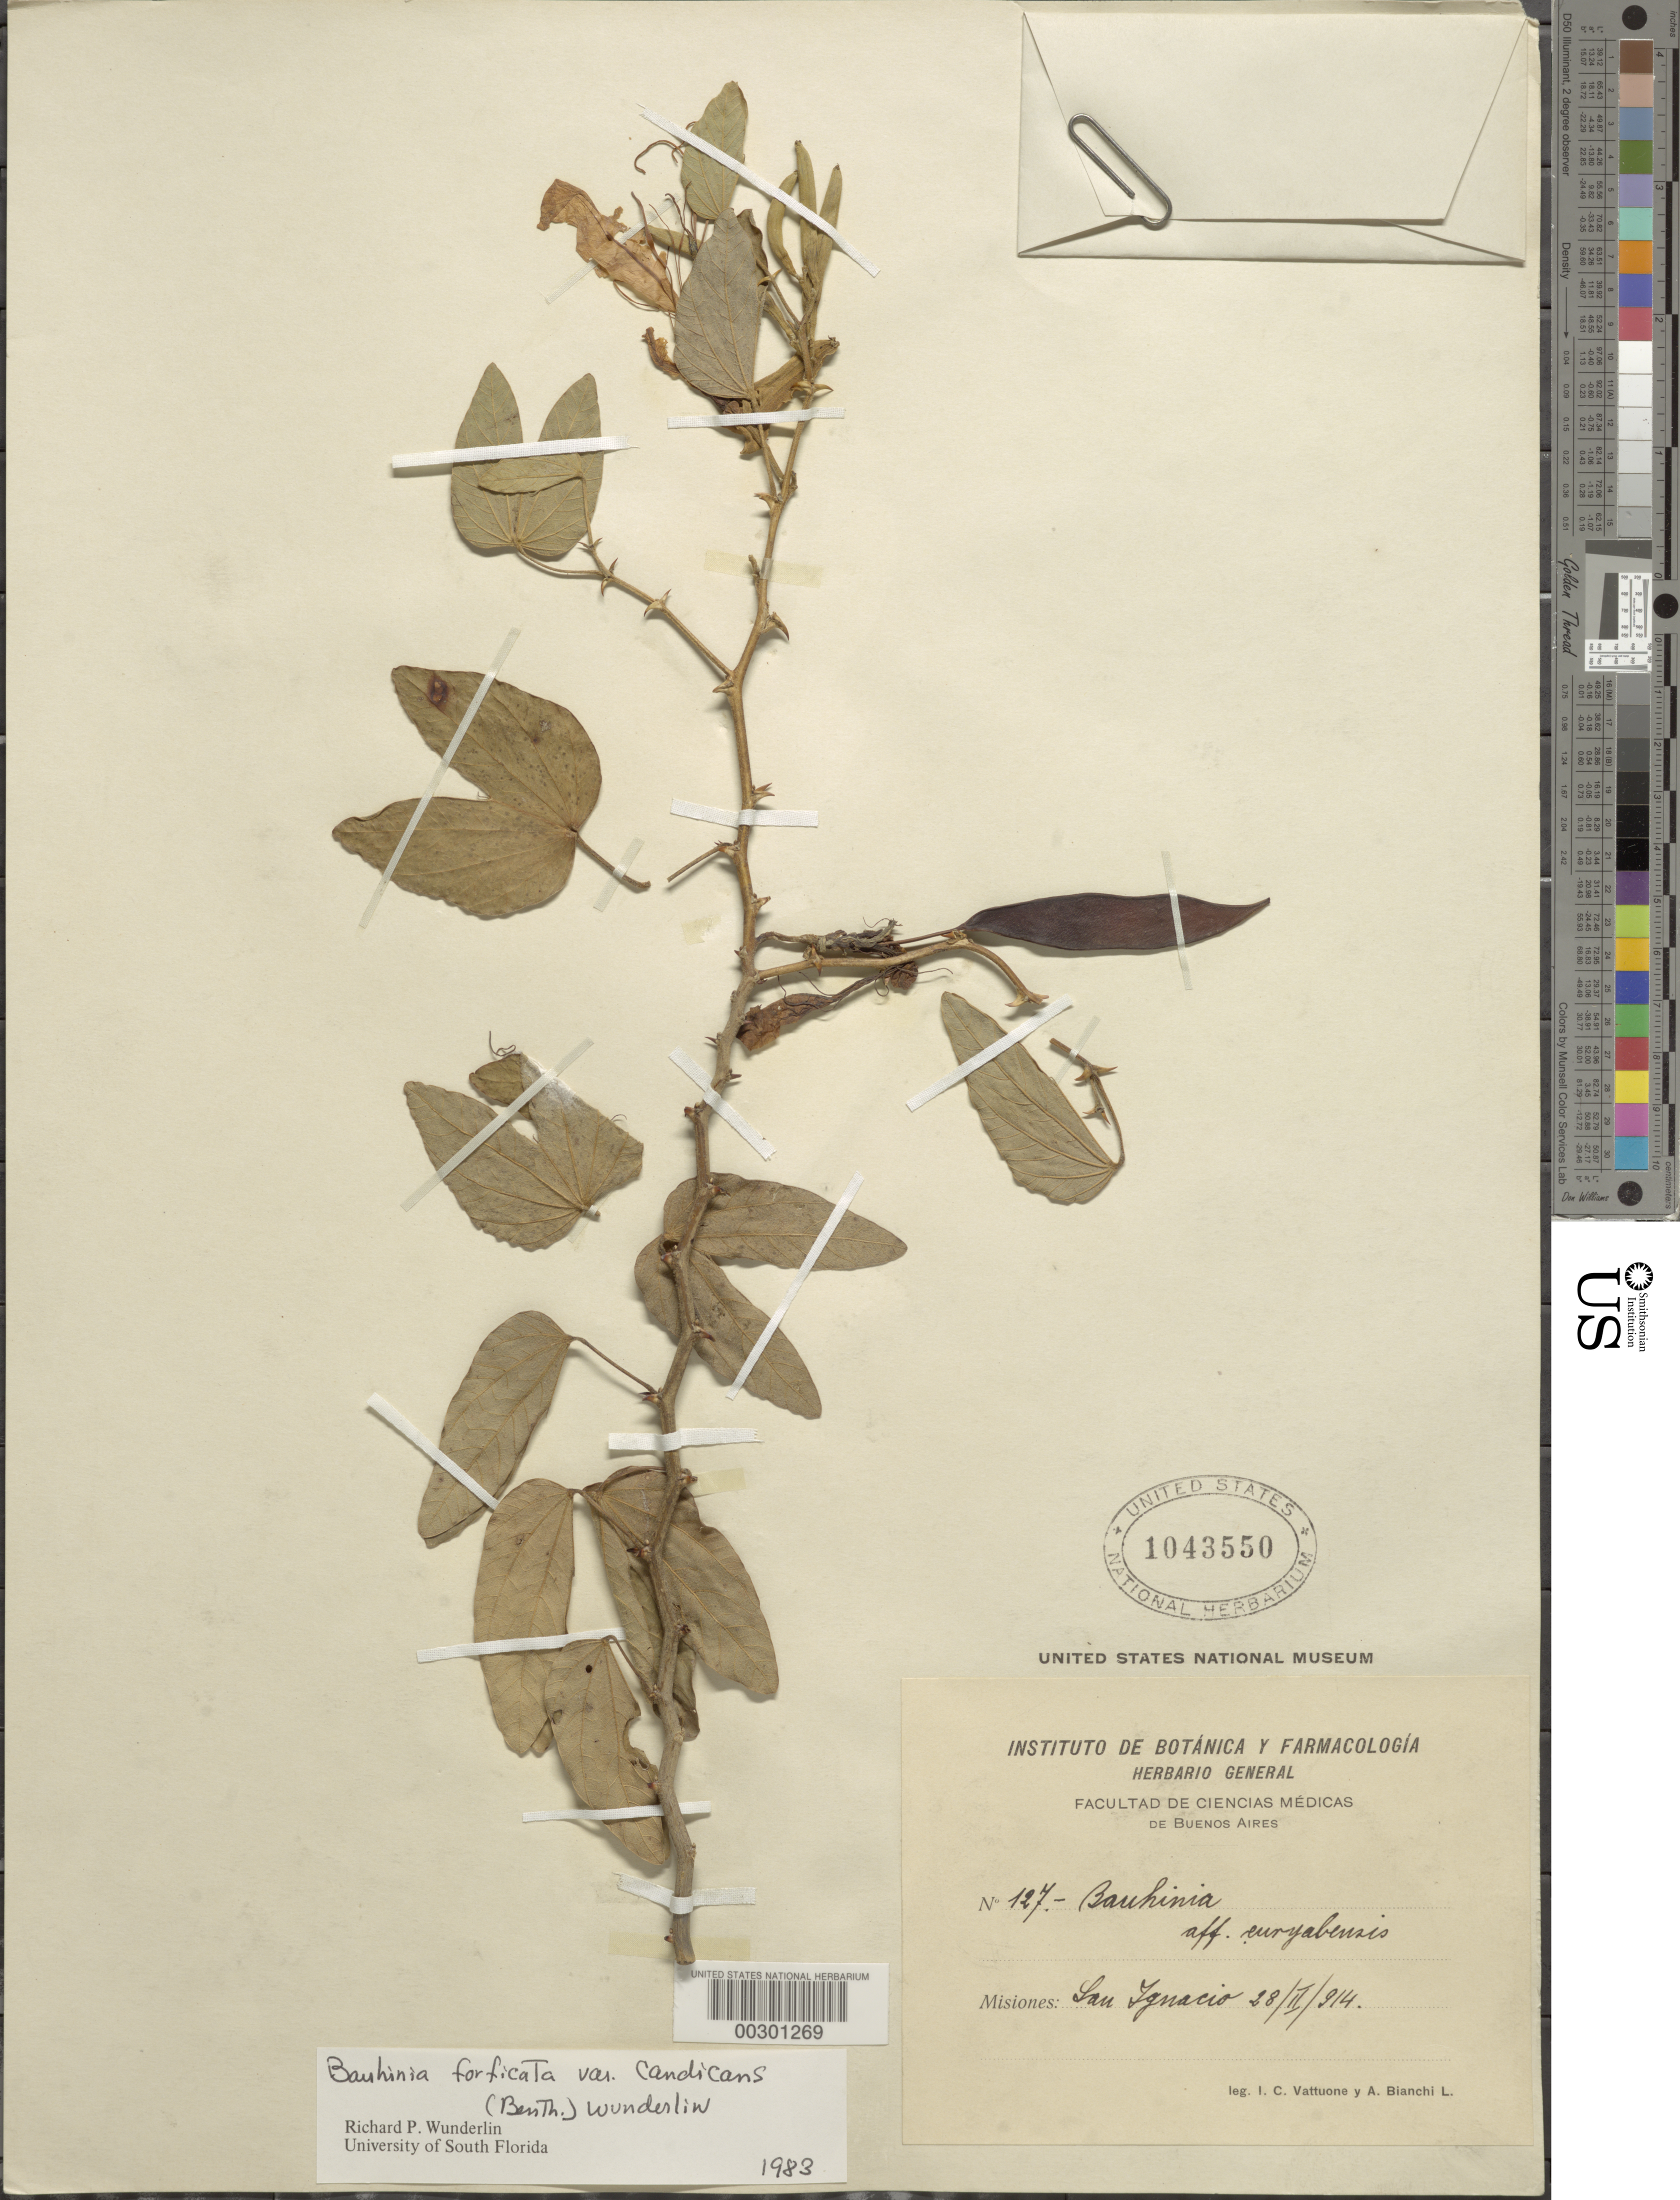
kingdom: Plantae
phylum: Tracheophyta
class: Magnoliopsida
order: Fabales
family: Fabaceae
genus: Bauhinia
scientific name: Bauhinia forficata subsp. pruinosa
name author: (Vogel) Fortunato & Wunderlin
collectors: I. Vattuone & L. Bianchi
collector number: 127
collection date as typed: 28 Feb 1914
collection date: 1914-02-28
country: Argentina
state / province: Misiones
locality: San Ignacio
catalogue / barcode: US 1043550